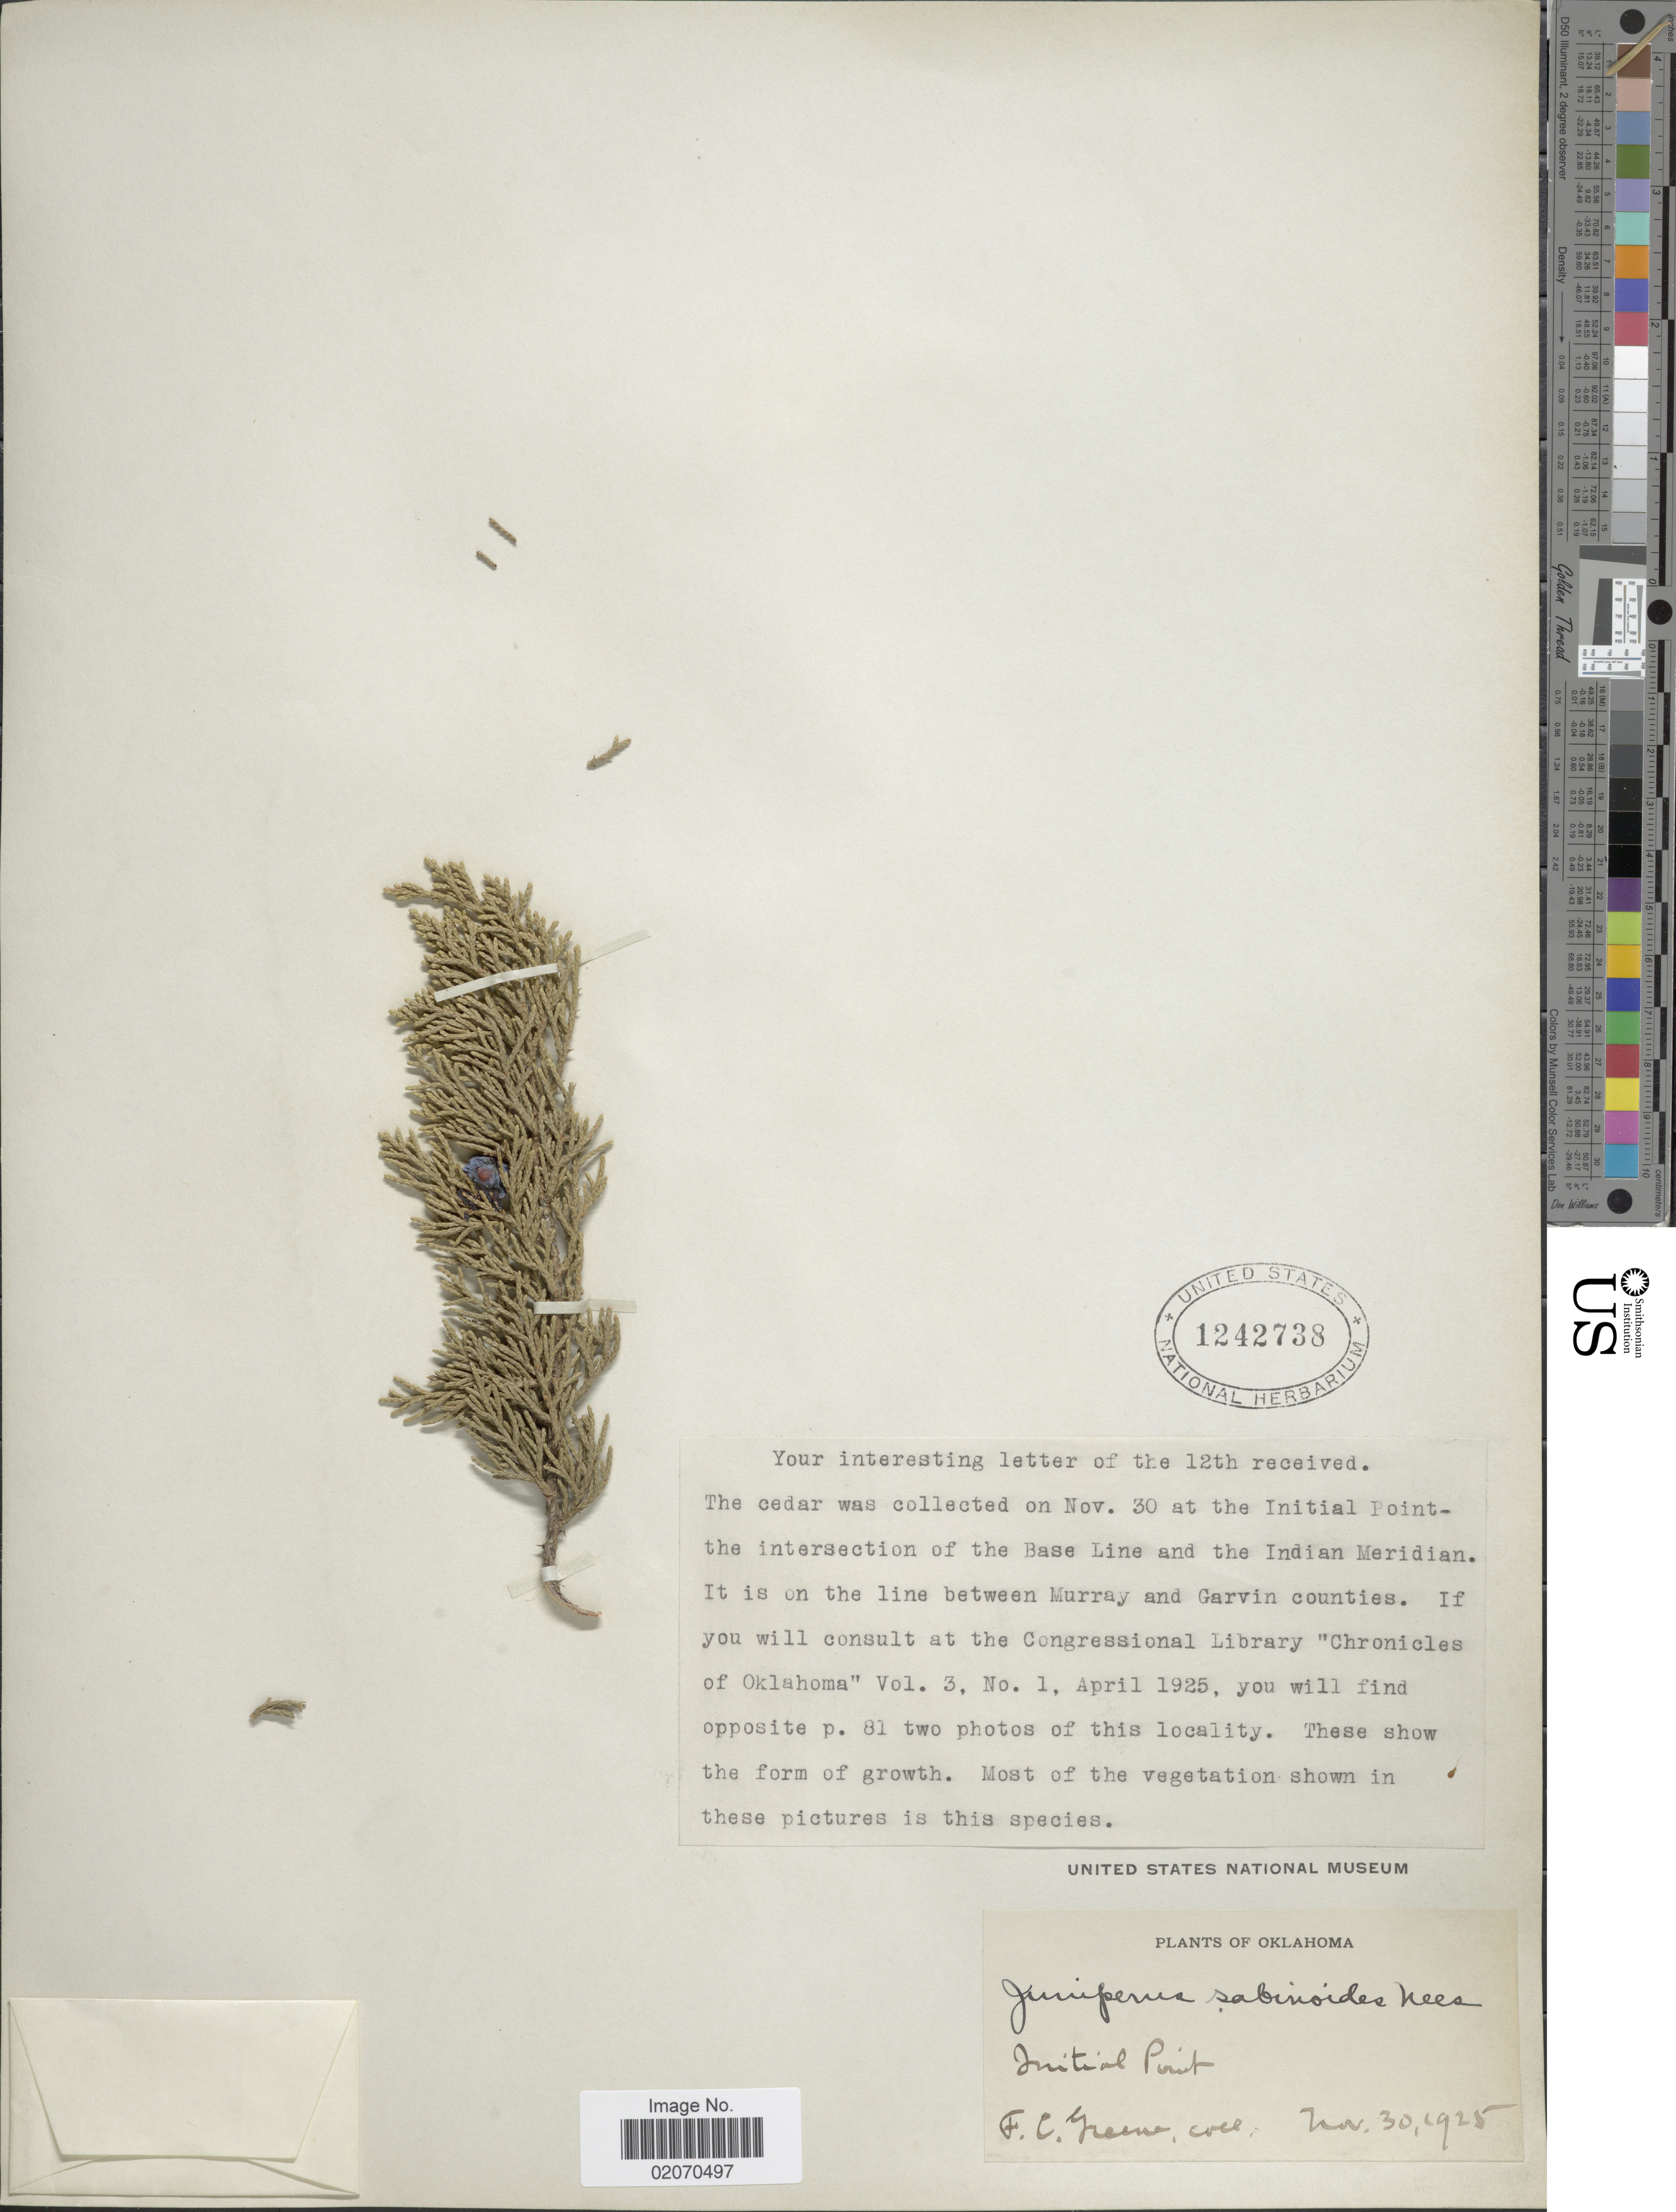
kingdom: Plantae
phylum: Tracheophyta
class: Pinopsida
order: Pinales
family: Cupressaceae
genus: Juniperus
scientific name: Juniperus ashei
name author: J. Buchholz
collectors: F. C. Greene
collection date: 1925-11-30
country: United States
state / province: Oklahoma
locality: Initial Point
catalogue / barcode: US 1242738